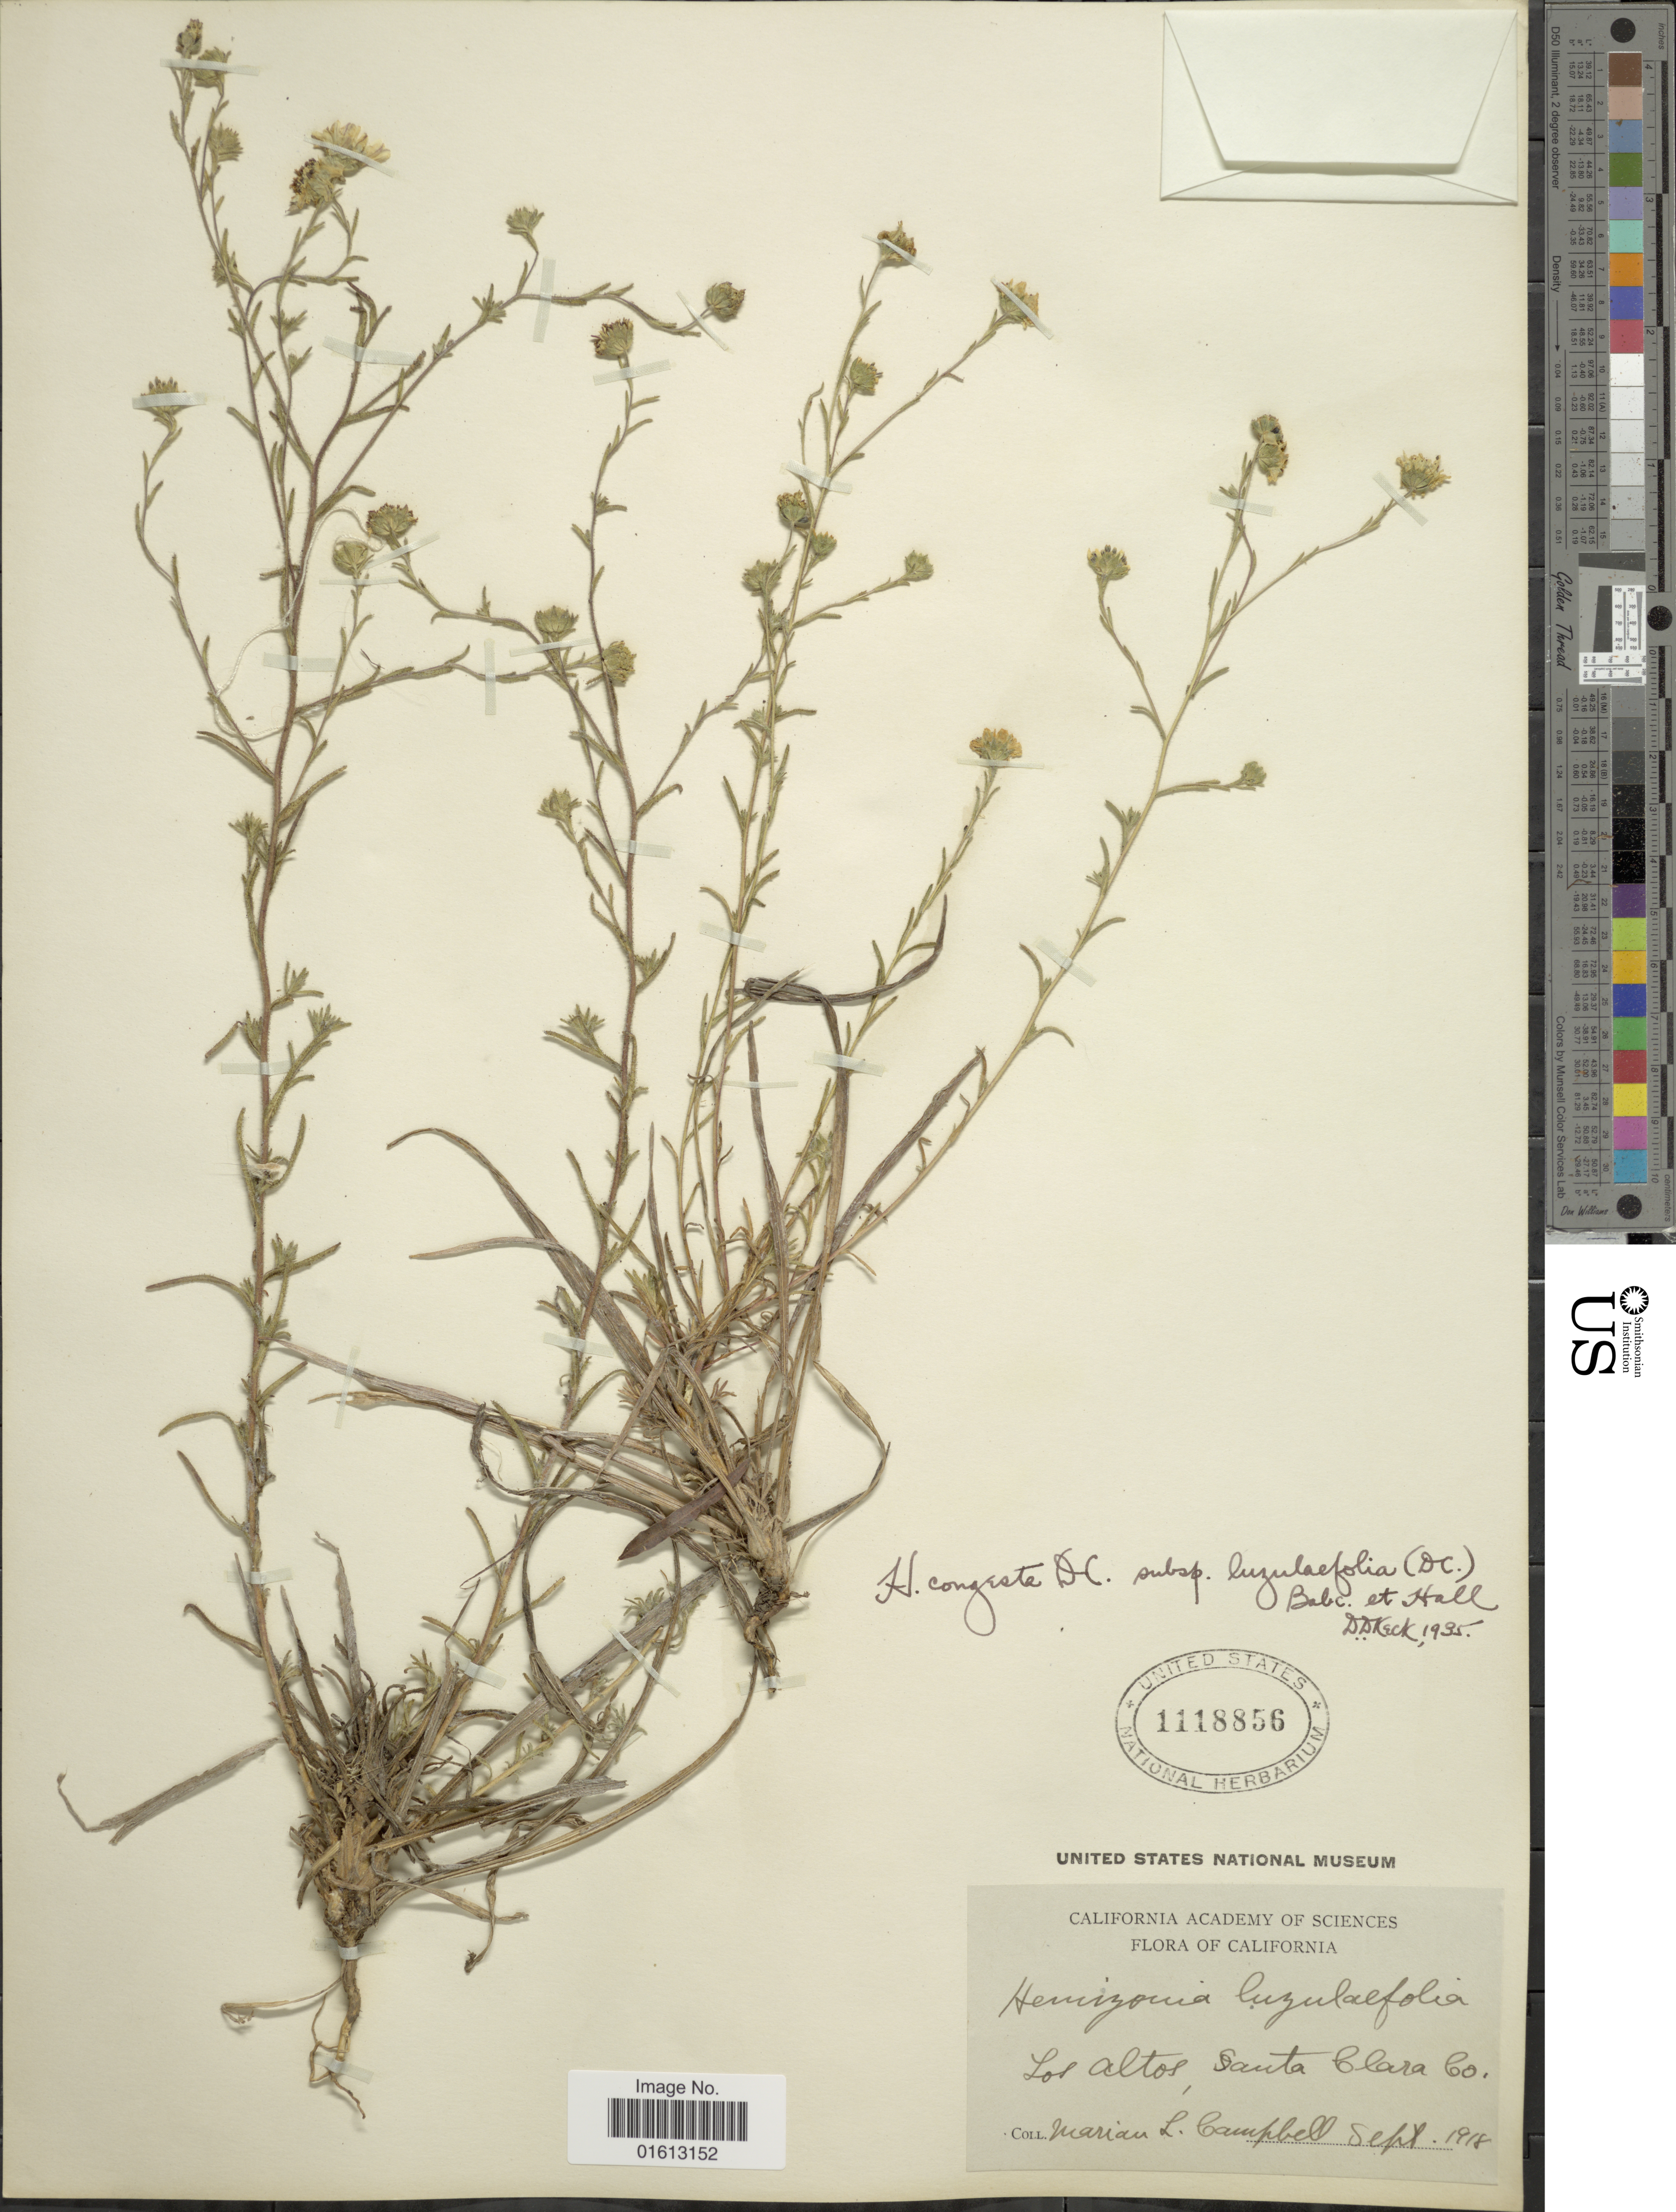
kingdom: Plantae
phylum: Tracheophyta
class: Magnoliopsida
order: Asterales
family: Asteraceae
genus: Hemizonia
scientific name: Hemizonia congesta subsp. luzulaefolia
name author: (DC.) Babc. & H.M. Hall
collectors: M. L. Campbell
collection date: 1918-09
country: United States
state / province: California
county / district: Santa Clara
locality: Los Altos, Santa Clara Co.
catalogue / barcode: US 1118856